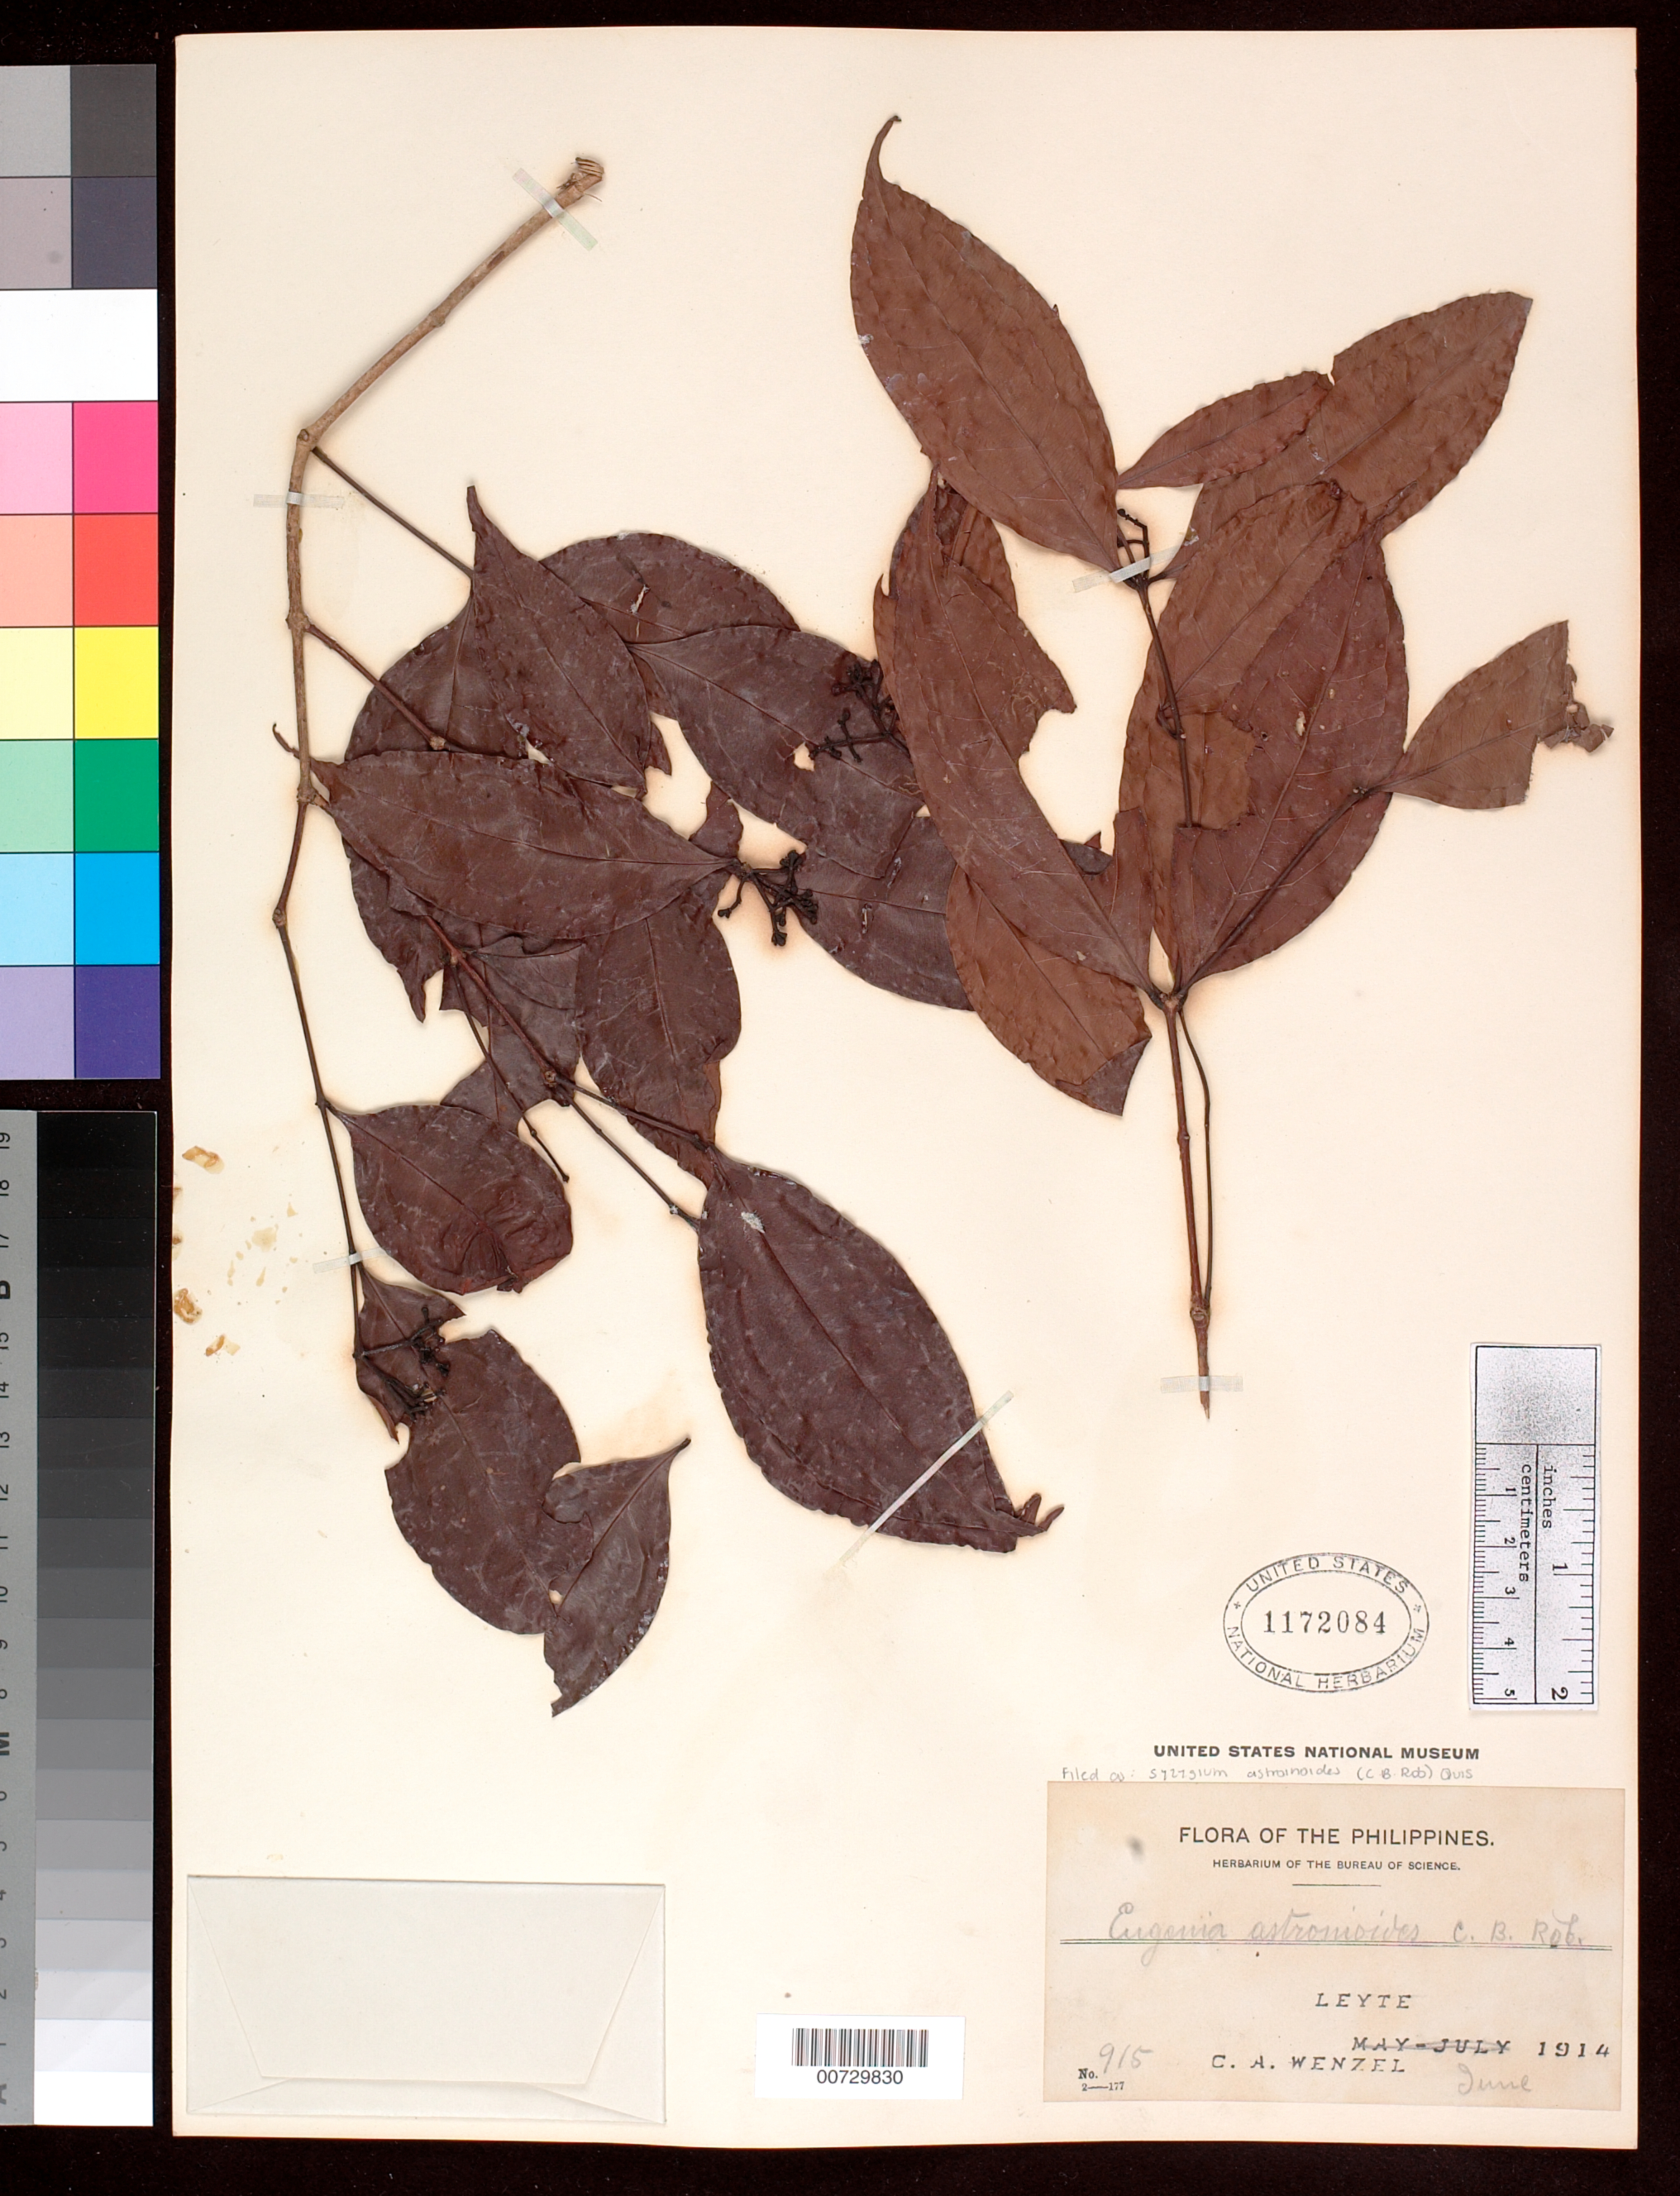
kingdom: Plantae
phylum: Tracheophyta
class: Magnoliopsida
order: Myrtales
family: Myrtaceae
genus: Syzygium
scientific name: Syzygium astronioides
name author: (C.B. Rob.) Merr.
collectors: C. Wenzel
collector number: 915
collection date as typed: Jun 1914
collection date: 1914-06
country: Philippines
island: Leyte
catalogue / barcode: US 1172084